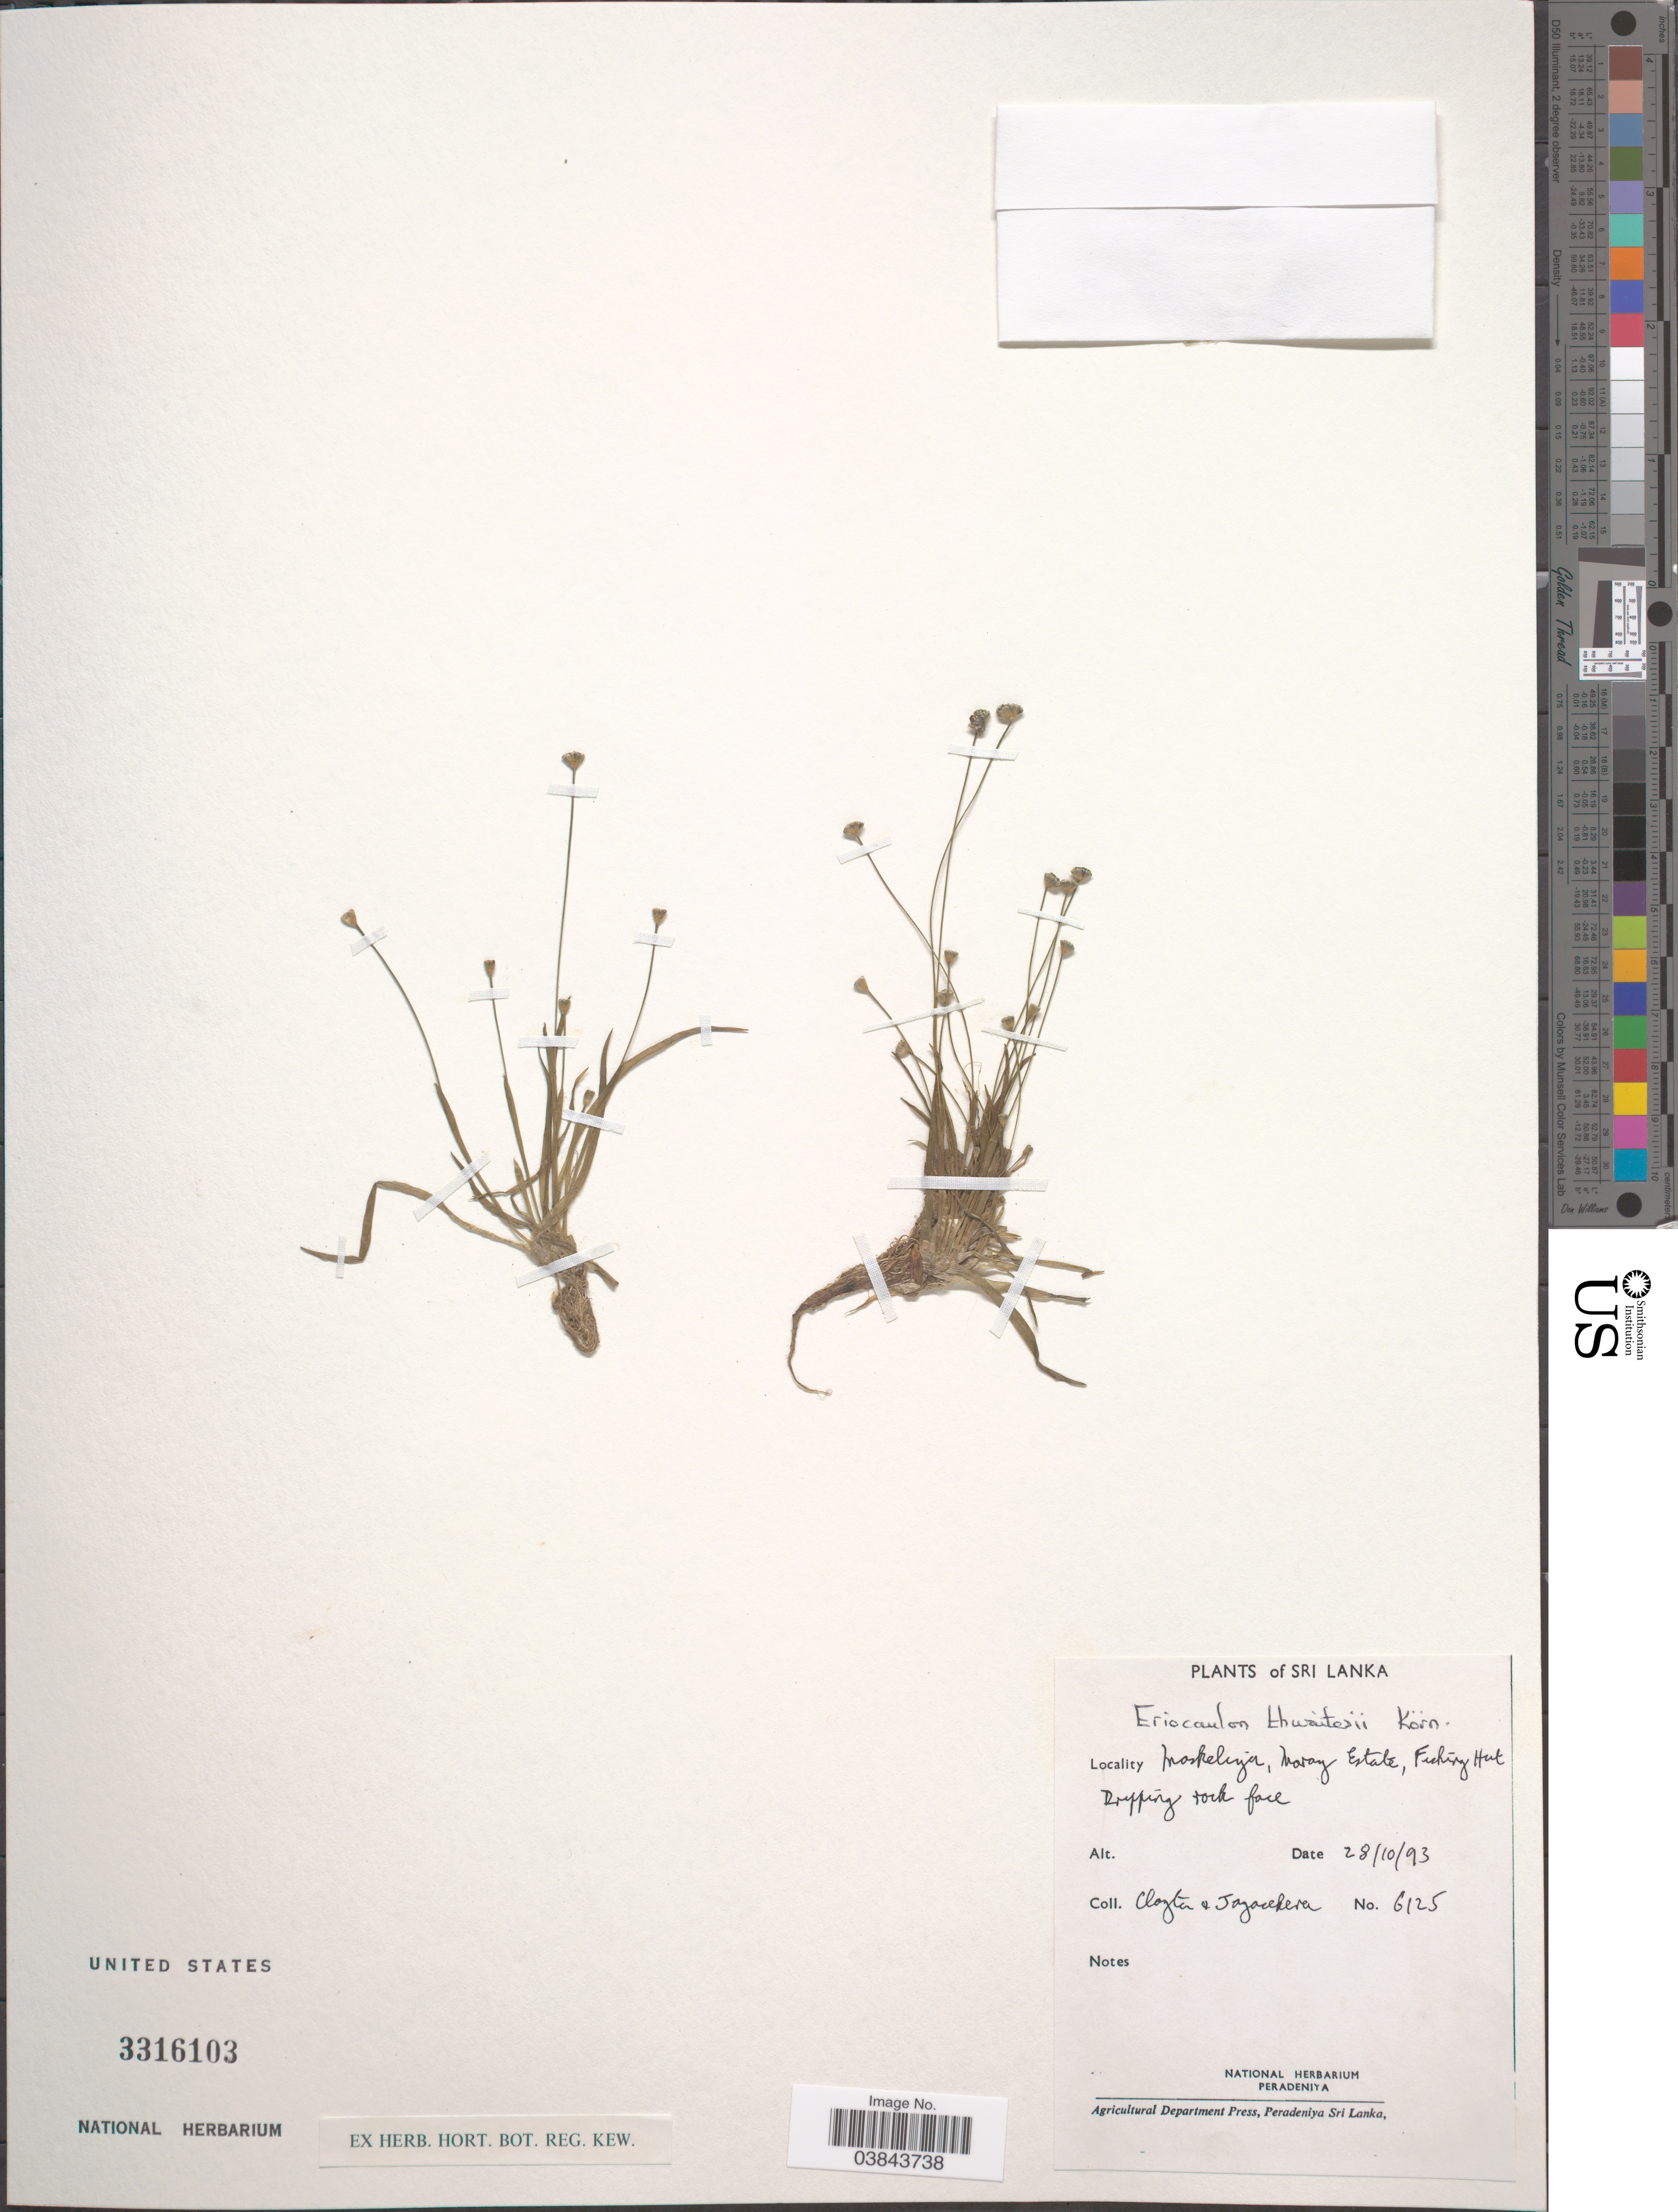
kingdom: Plantae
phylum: Tracheophyta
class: Liliopsida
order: Poales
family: Eriocaulaceae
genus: Eriocaulon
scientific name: Eriocaulon thwaitesii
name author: Körn.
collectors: Clayton & -. Jayasekera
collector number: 6125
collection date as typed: Transcribed d/m/y: 28/10/93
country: Sri Lanka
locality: Maskeliya, Moray Estate, Fishing Hut Dripping rock face.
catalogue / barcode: US 3316103